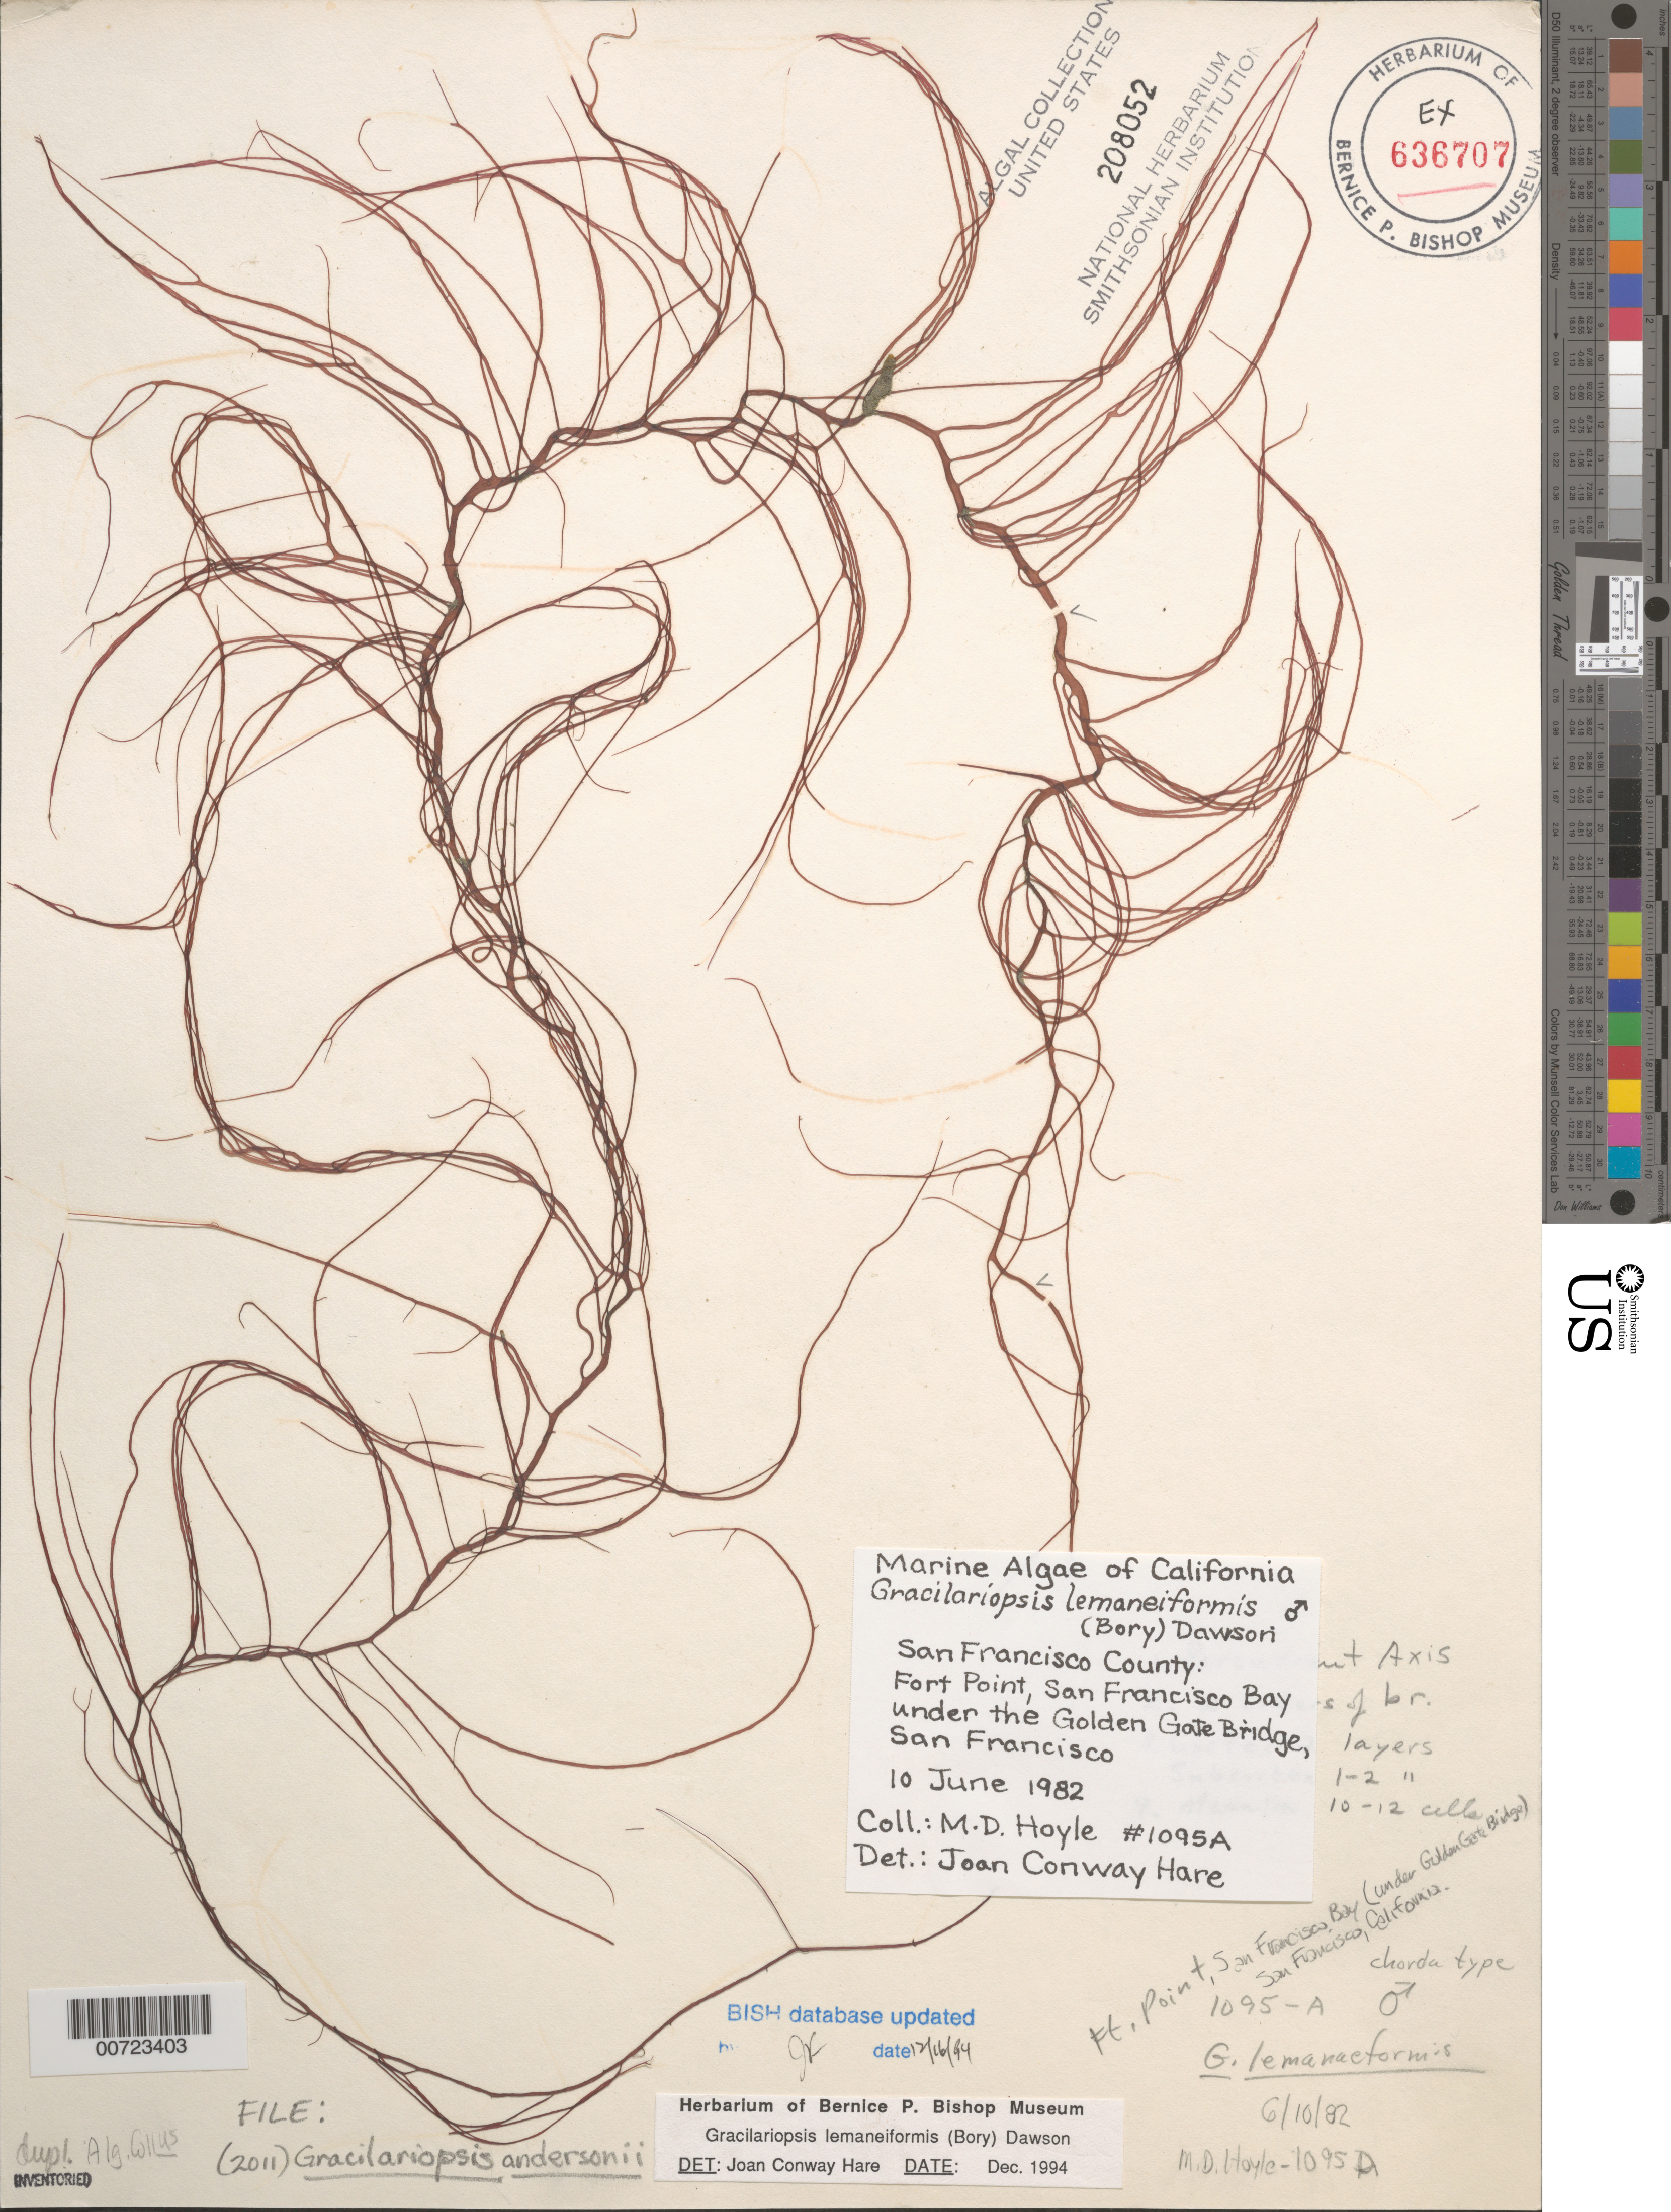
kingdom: Plantae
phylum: Rhodophyta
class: Florideophyceae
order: Gracilariales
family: Gracilariaceae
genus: Gracilariopsis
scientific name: Gracilariopsis andersonii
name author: (Grunow) E.Y. Dawson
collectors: M. Hoyle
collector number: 1095A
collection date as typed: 10 Jun 1982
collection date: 1982-06-10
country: United States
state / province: California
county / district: San Francisco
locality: San Francisco, Fort Point, San Francisco Bay, under Golden Gate Bay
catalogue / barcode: US 208052